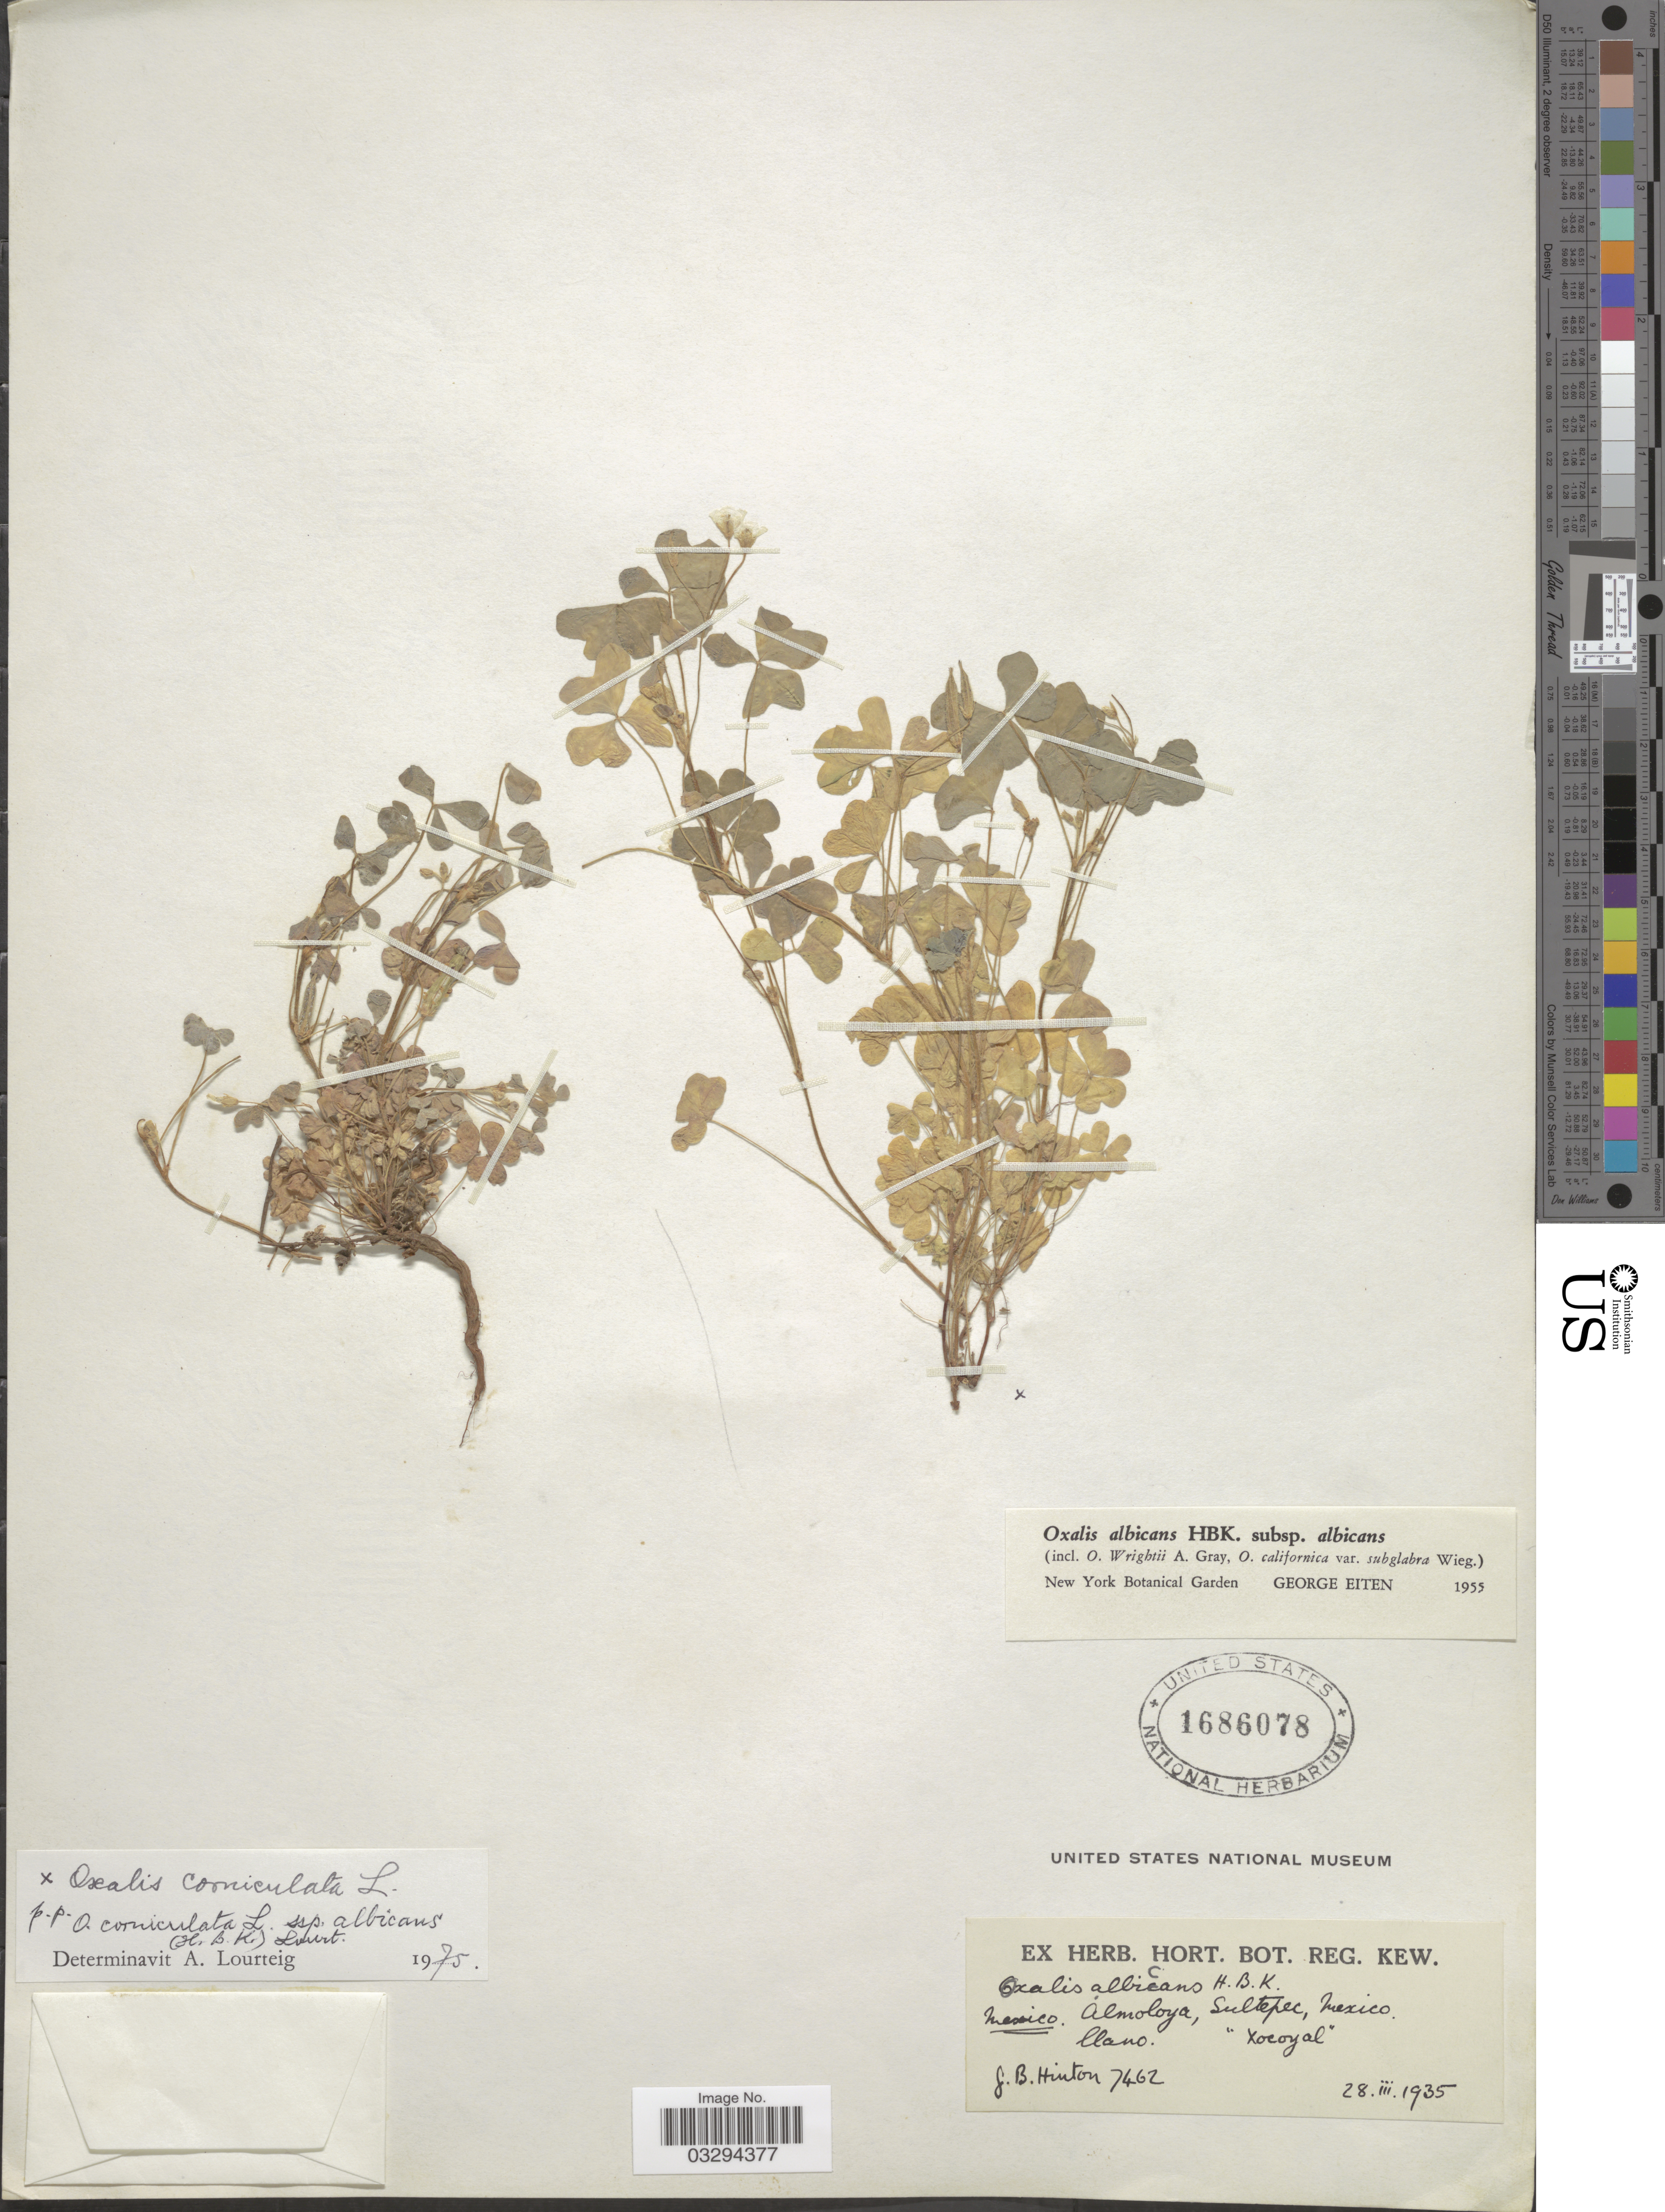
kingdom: Plantae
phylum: Tracheophyta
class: Magnoliopsida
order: Oxalidales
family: Oxalidaceae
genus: Oxalis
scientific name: Oxalis corniculata subsp. albicans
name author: (Kunth) Lourteig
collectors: G. B. Hinton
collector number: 7462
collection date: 1935-03-28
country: Mexico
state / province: México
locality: Almoloya, Sultepec.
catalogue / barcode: US 1686078